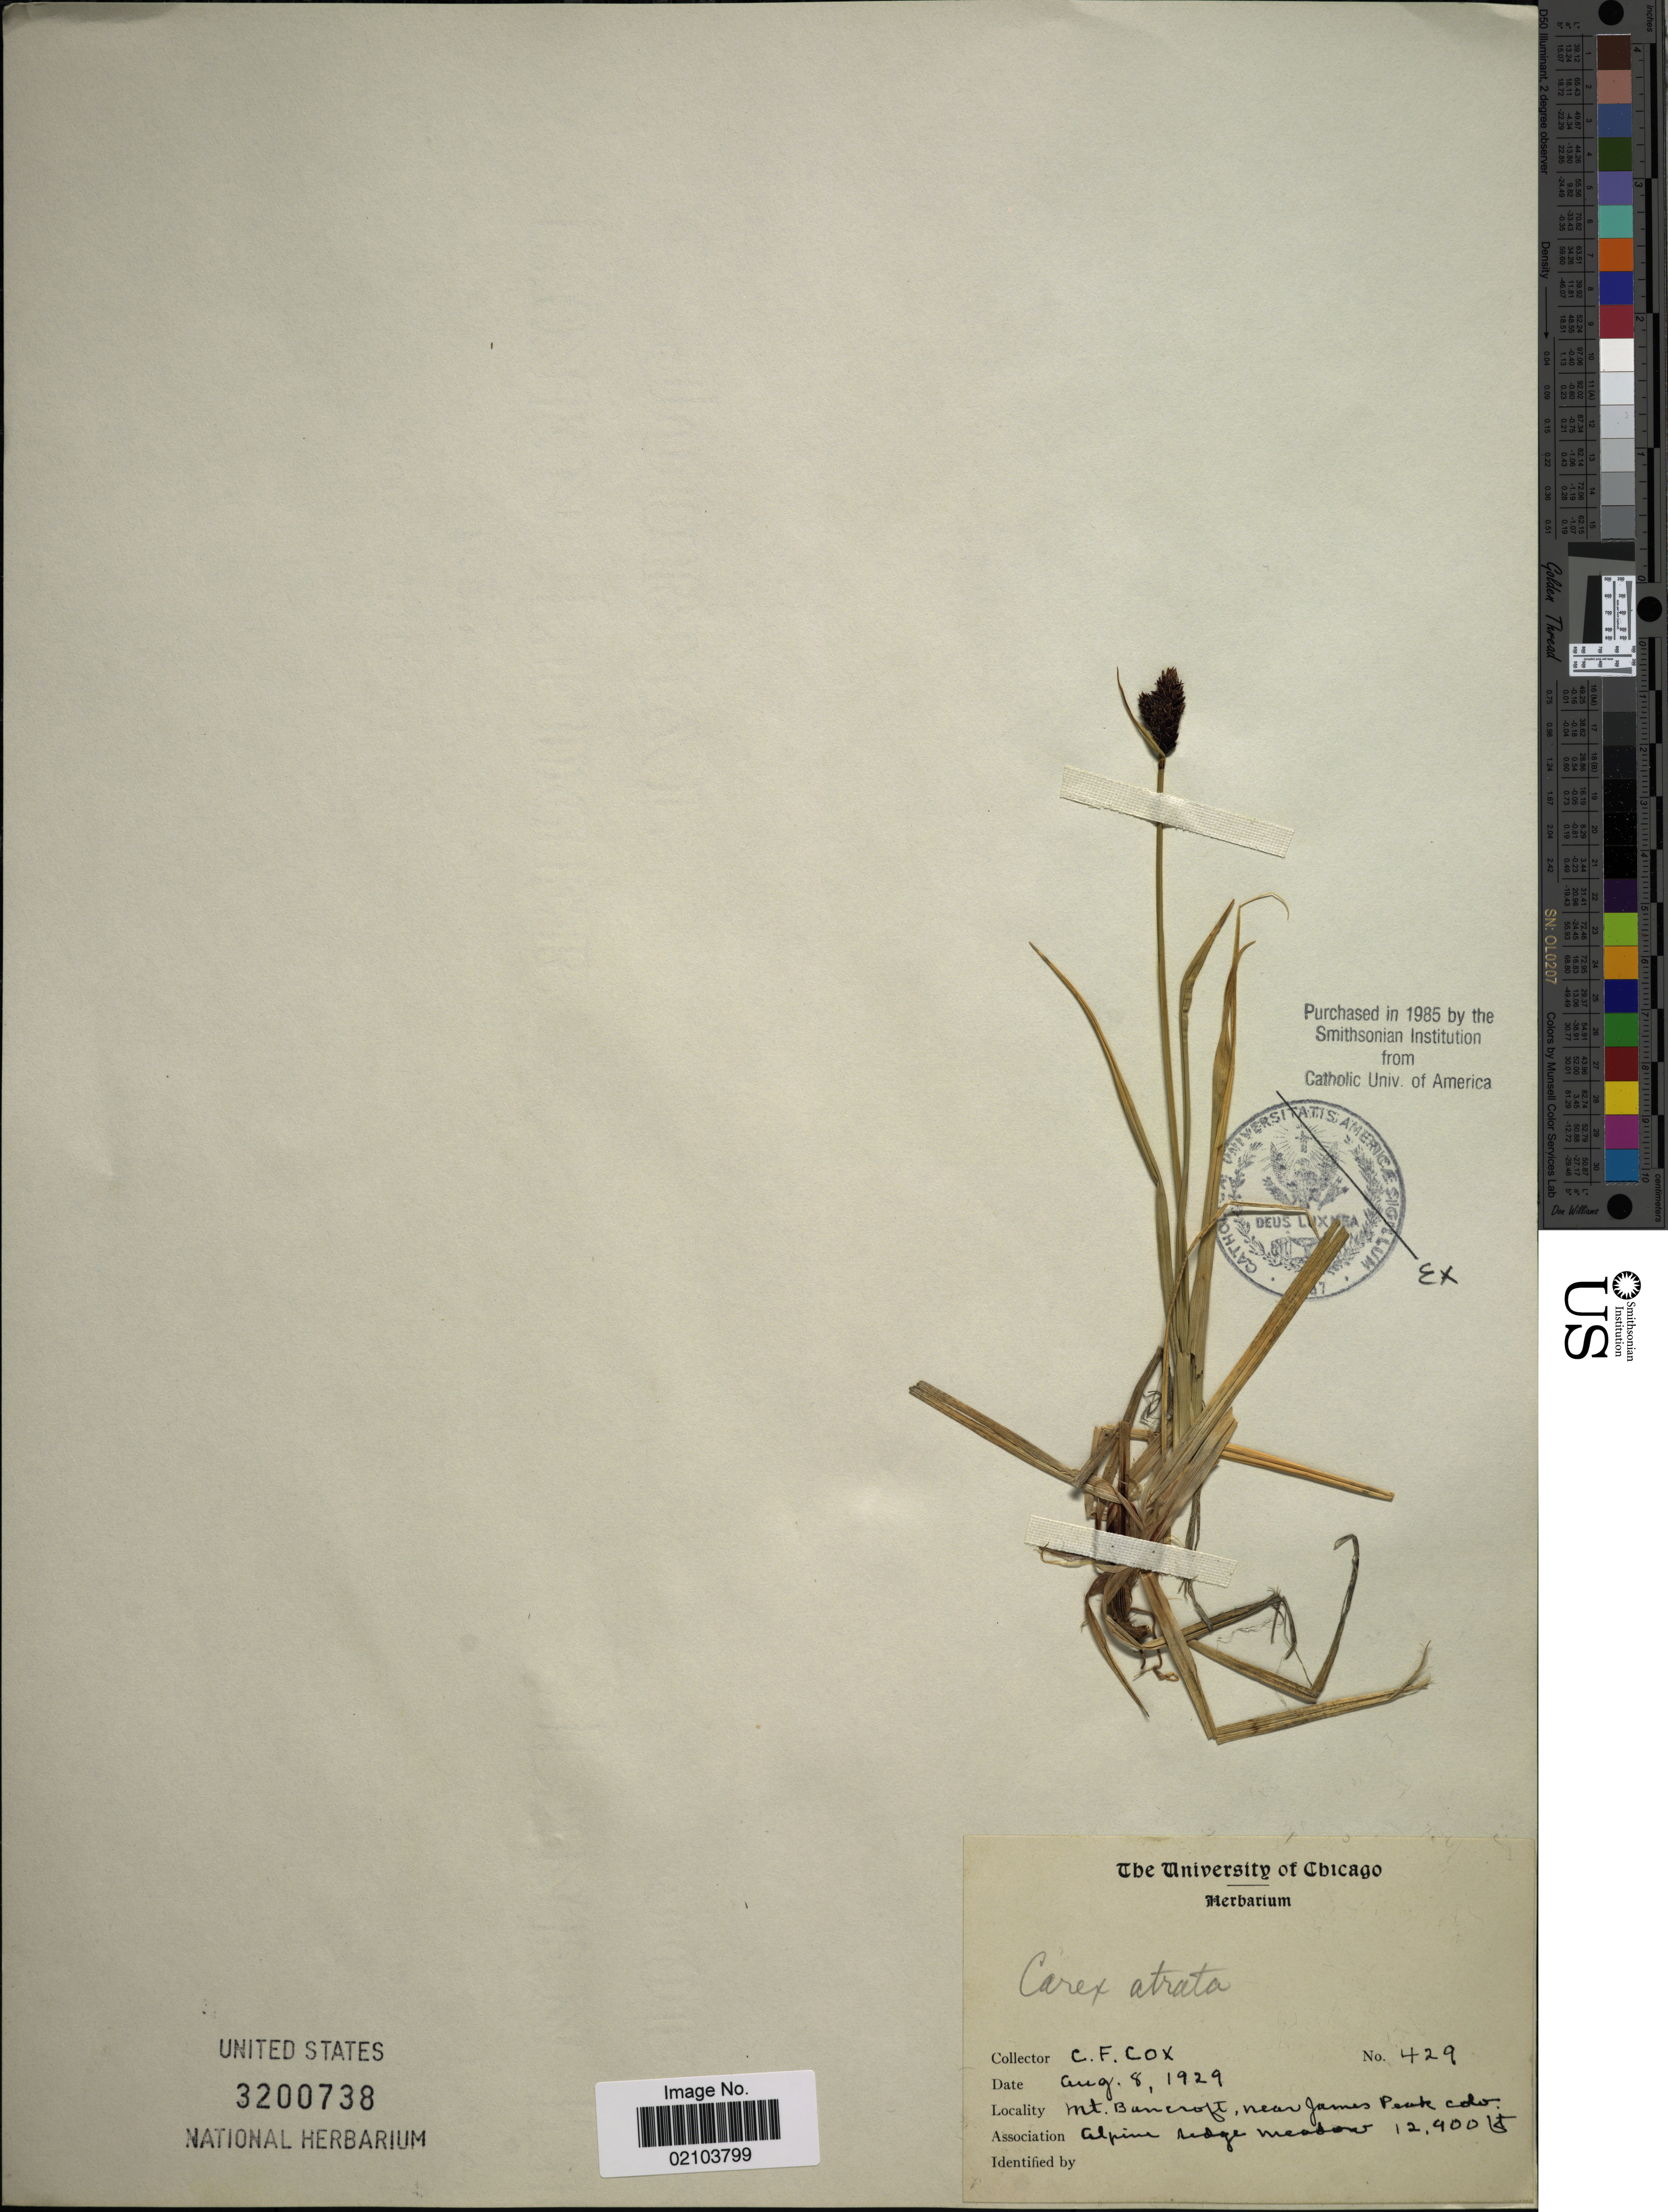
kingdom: Plantae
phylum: Tracheophyta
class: Liliopsida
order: Poales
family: Cyperaceae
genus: Carex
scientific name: Carex atrata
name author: L.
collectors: C. Cox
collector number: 429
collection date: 1929-08-08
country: United States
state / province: Colorado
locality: Mt. Bancroft, near James Peak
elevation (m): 3932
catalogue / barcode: US 3200738